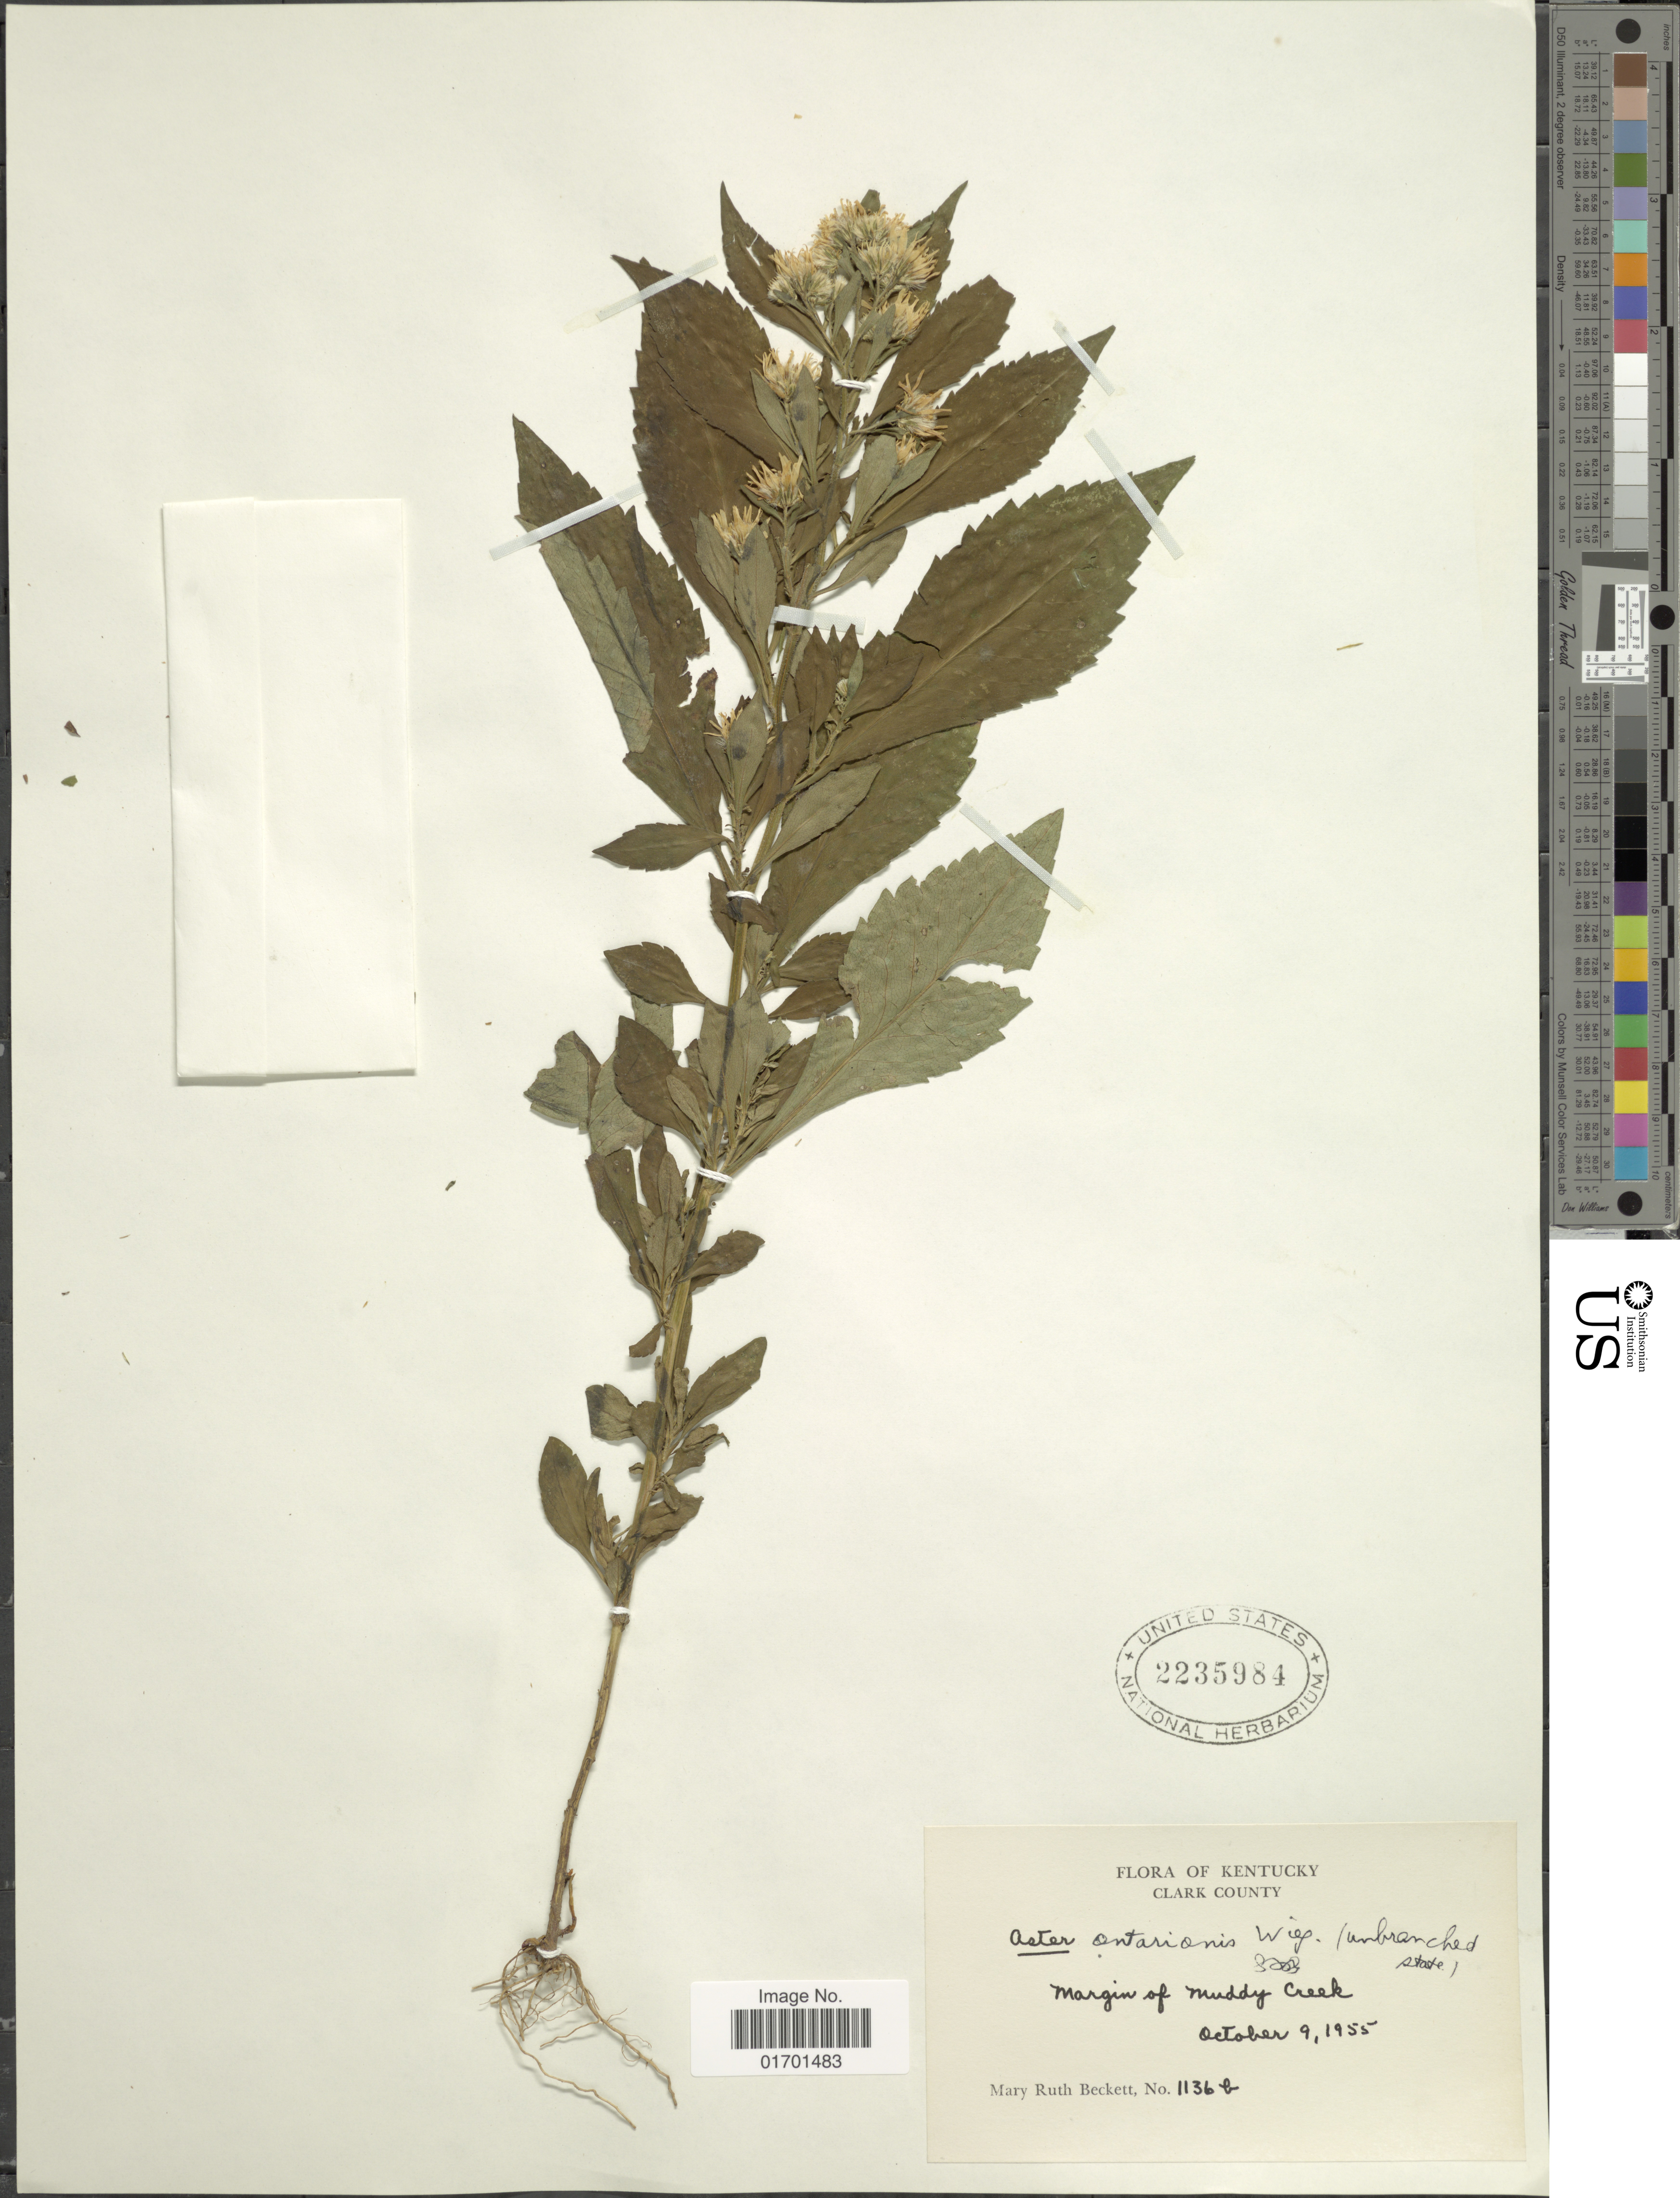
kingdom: Plantae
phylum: Tracheophyta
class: Magnoliopsida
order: Asterales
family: Asteraceae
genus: Symphyotrichum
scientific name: Symphyotrichum ontarionis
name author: (Wiegand) G.L. Nesom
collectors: M. Beckett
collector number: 1136b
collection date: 1955-10-09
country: United States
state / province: Kentucky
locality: Clark County, Margin of Muddy Creek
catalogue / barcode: US 2235984